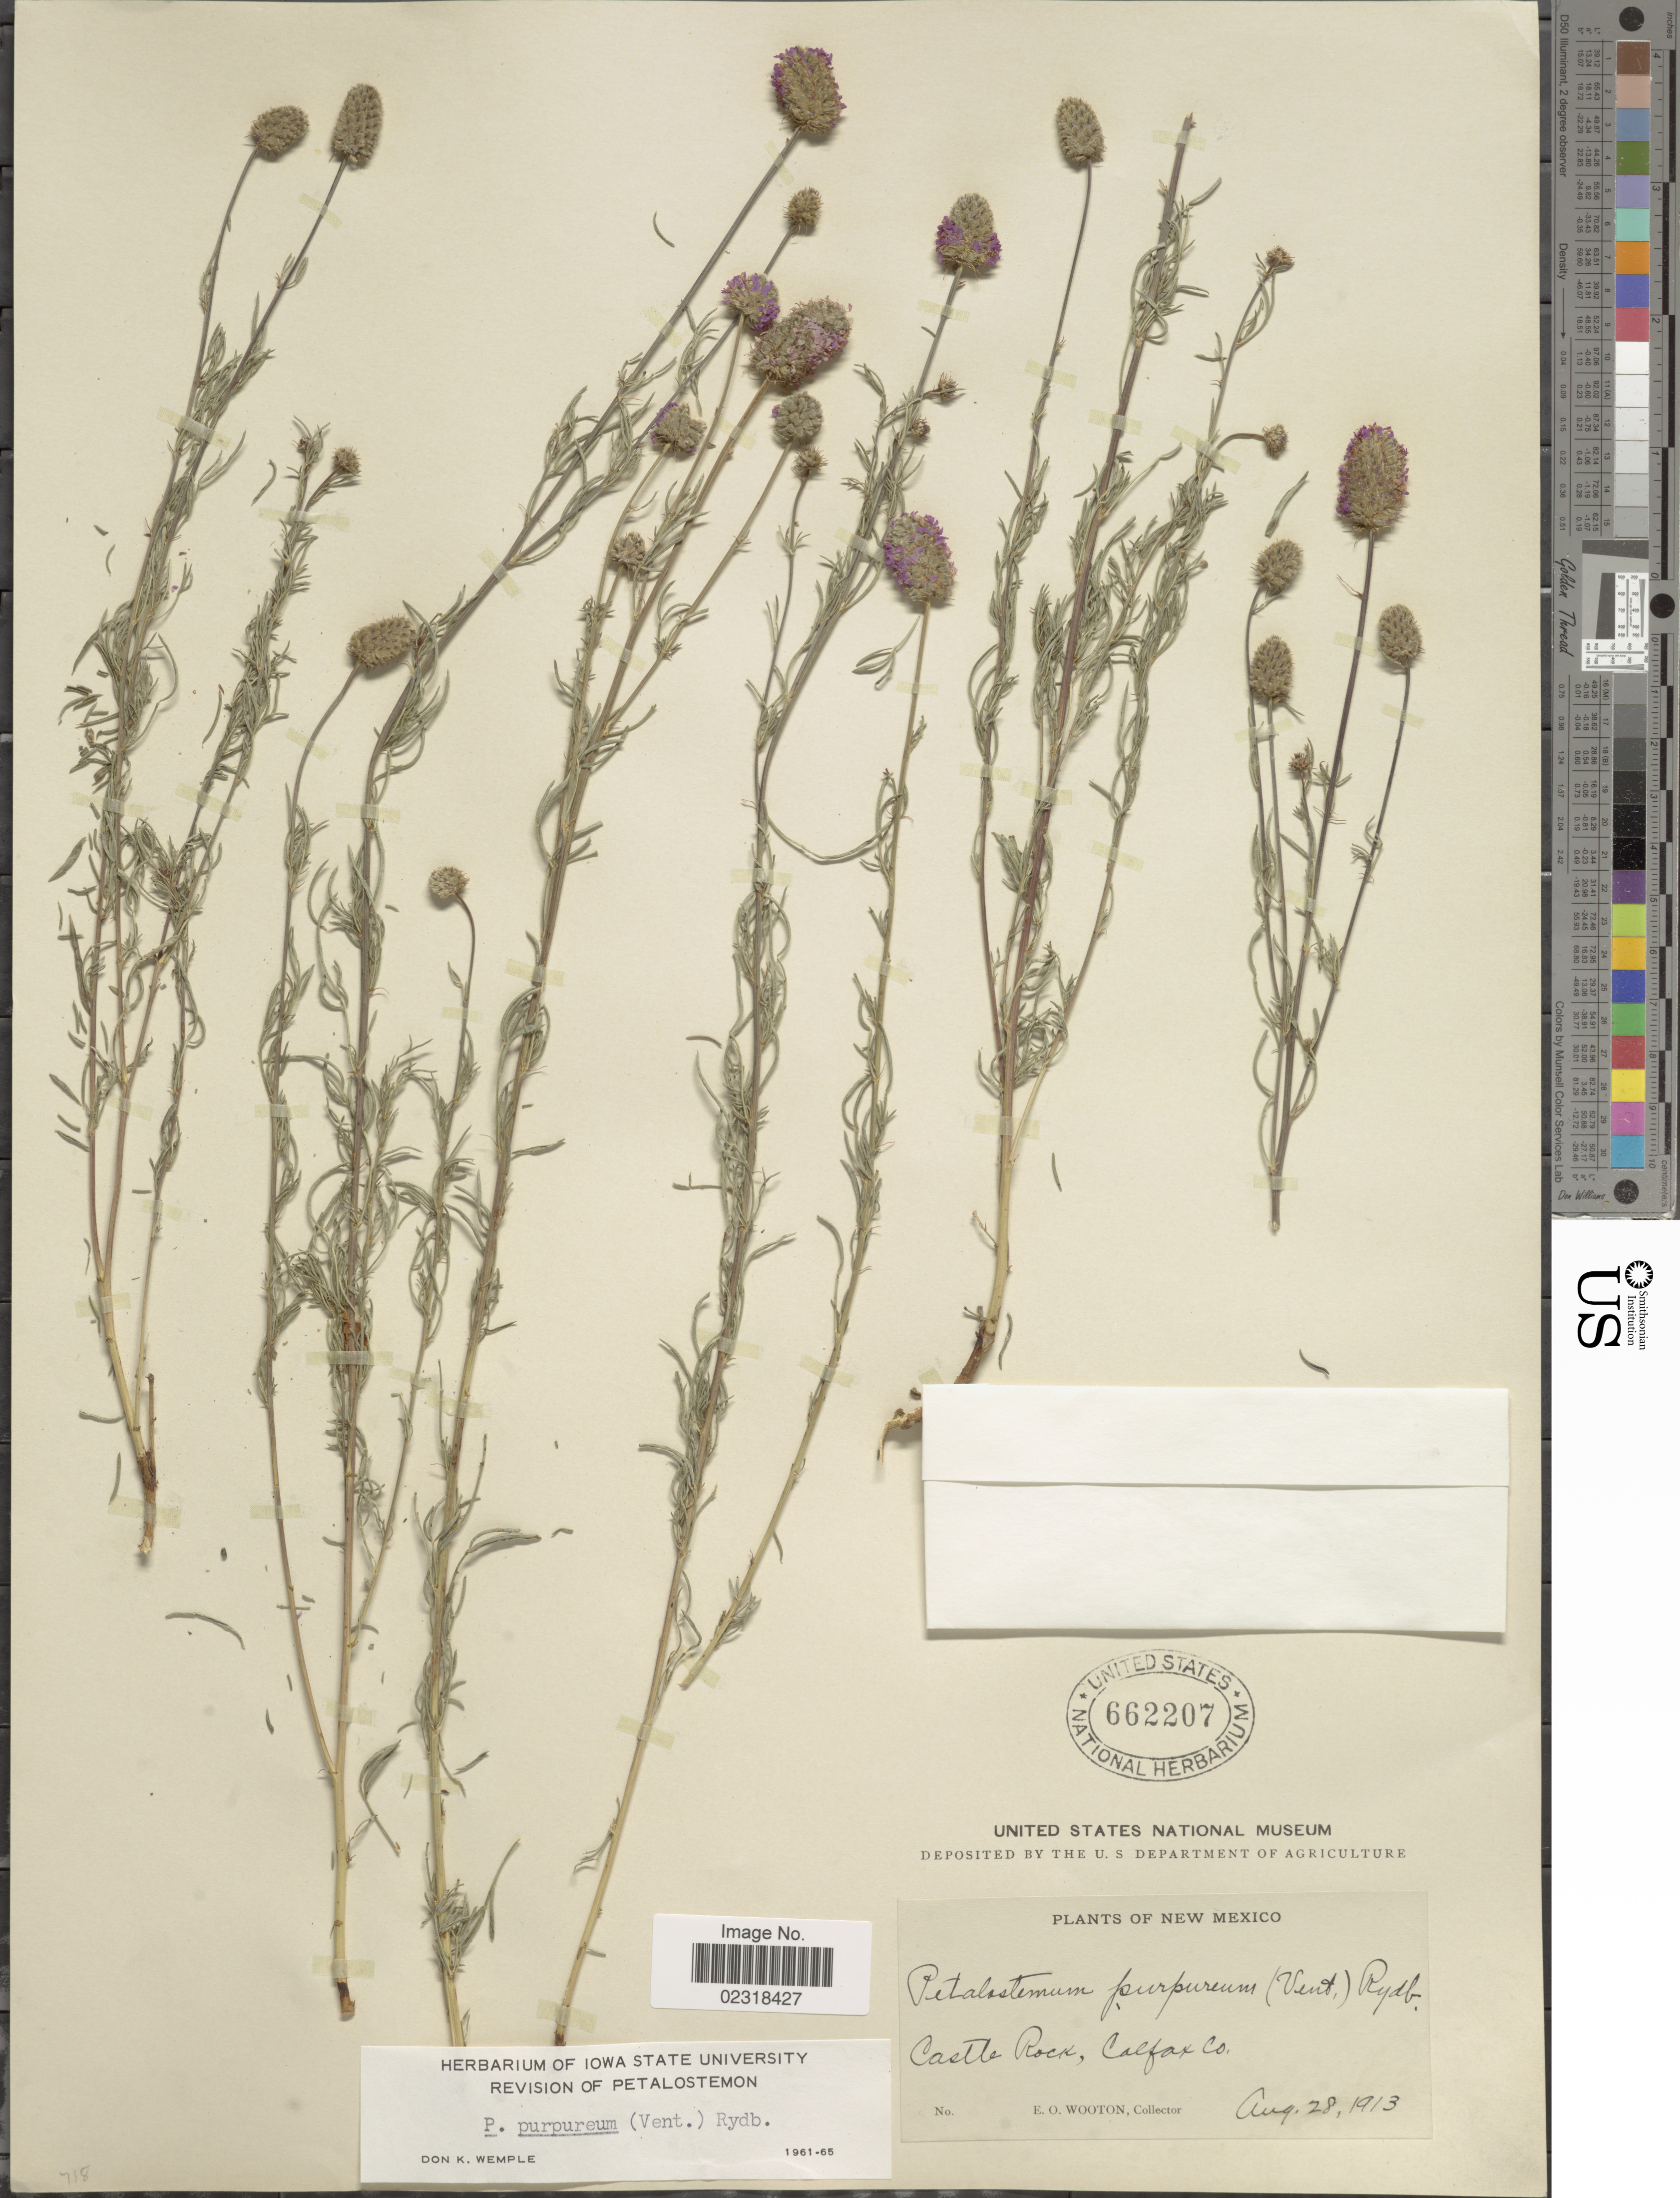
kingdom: Plantae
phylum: Tracheophyta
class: Magnoliopsida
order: Fabales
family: Fabaceae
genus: Dalea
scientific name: Dalea purpurea var. purpurea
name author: Vent.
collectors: E. O. Wooton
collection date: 1913-08-28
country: United States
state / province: New Mexico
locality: Castle Rock, Colfax Co.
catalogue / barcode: US 662207